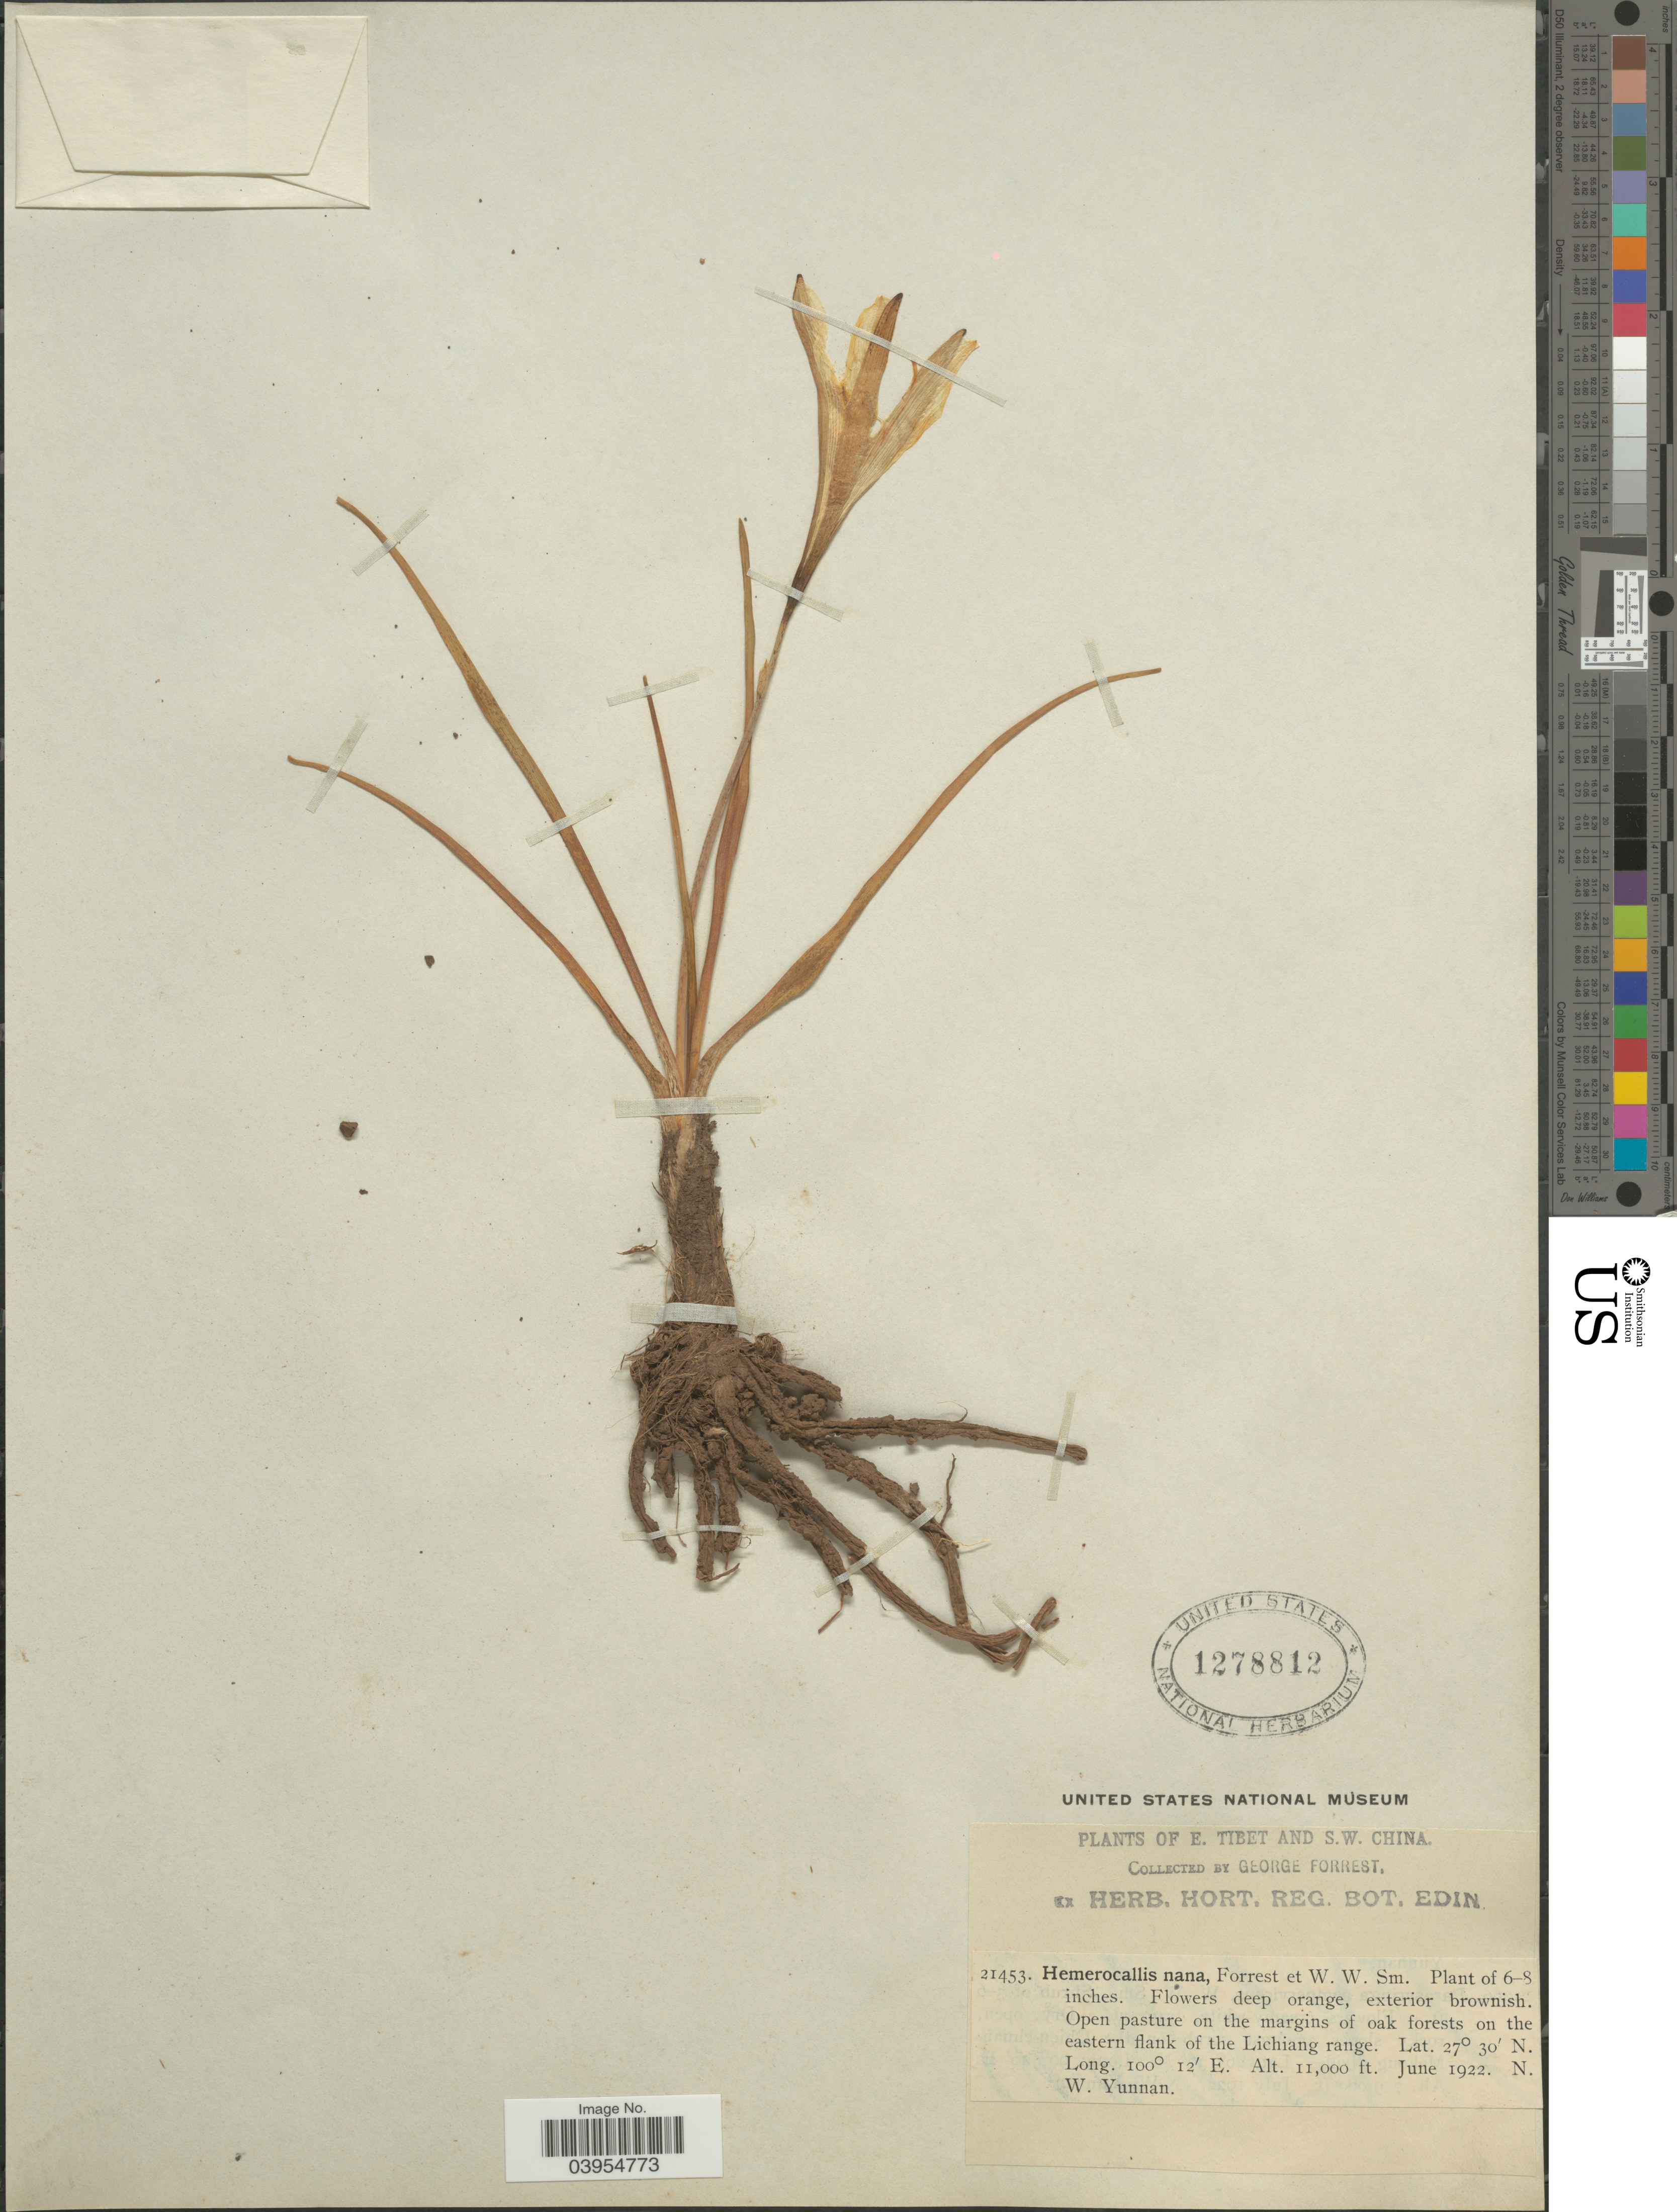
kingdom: Plantae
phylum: Tracheophyta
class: Liliopsida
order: Asparagales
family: Asphodelaceae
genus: Hemerocallis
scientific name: Hemerocallis nana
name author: W.W. Sm. & Forrest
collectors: G. Forrest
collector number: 21453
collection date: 1922-06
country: China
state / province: Yunnan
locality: S.W. China. On the eastern flank of the Lichiang range. N.W. Yunnan.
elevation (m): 3353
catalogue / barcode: US 1278812